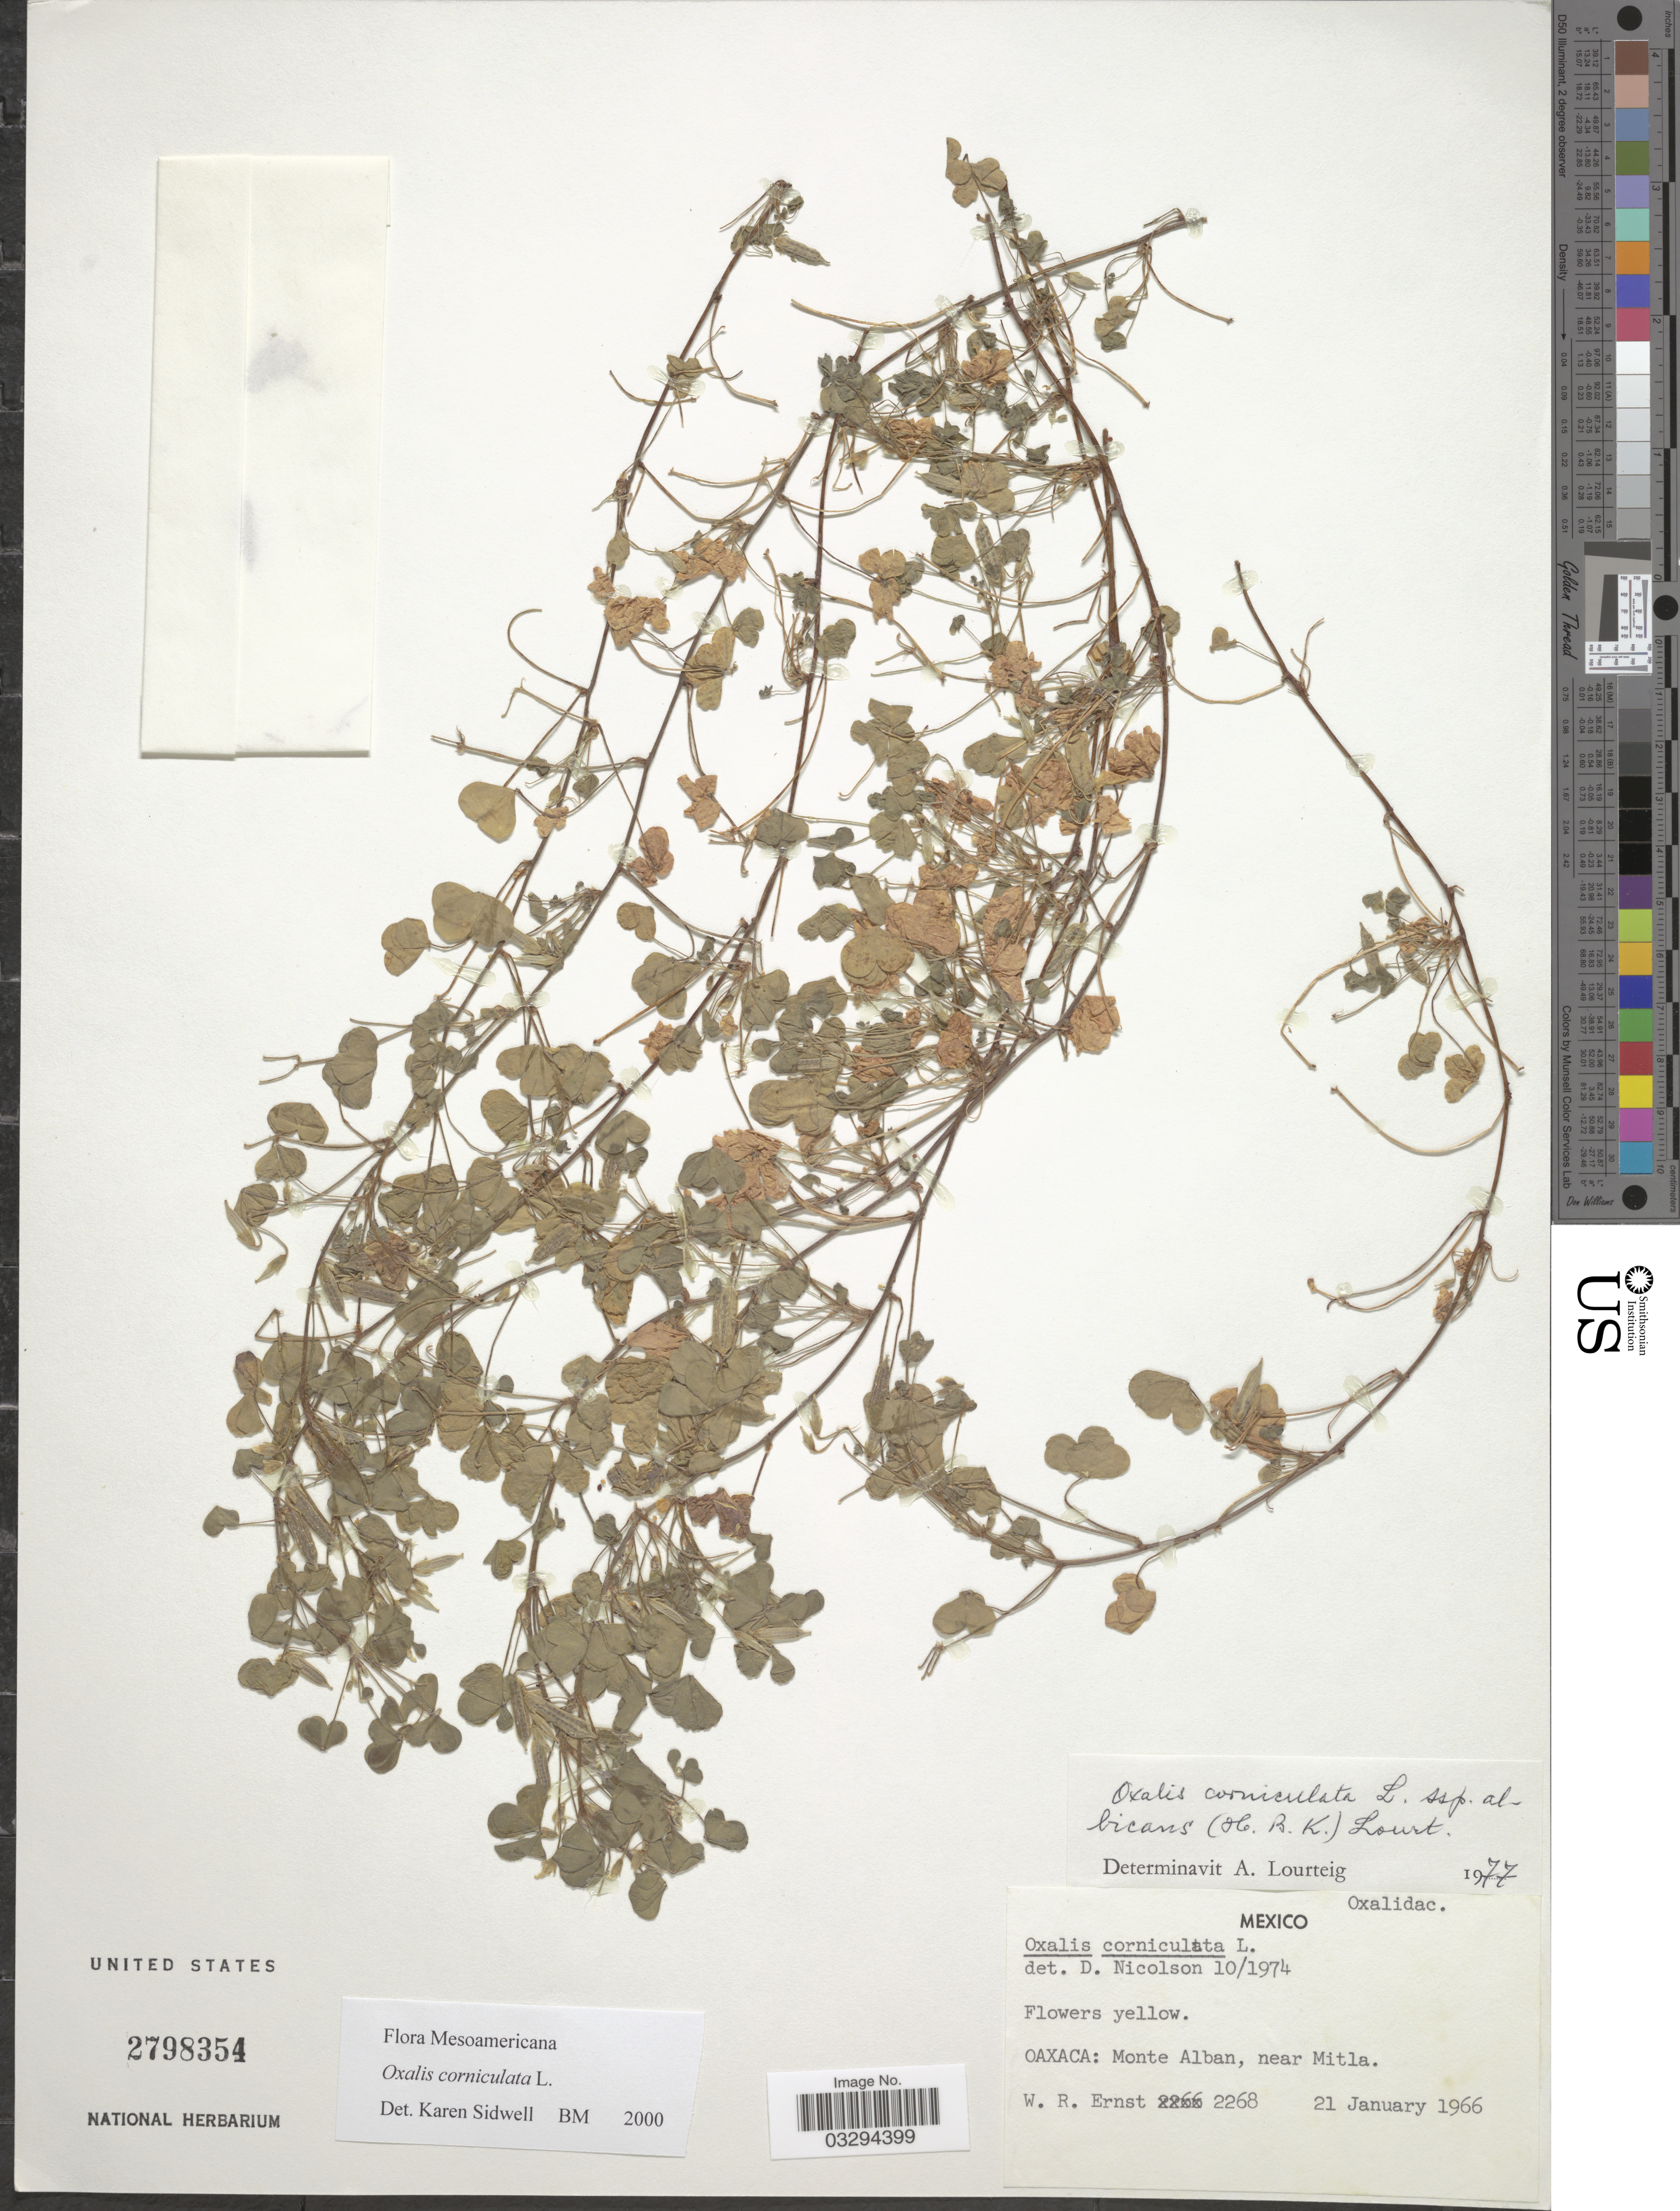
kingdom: Plantae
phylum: Tracheophyta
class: Magnoliopsida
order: Oxalidales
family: Oxalidaceae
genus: Oxalis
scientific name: Oxalis corniculata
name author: L.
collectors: W. R. Ernst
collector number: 2268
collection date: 1966-01-21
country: Mexico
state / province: Oaxaca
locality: Monte Alban, near Mitla.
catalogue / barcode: US 2798354